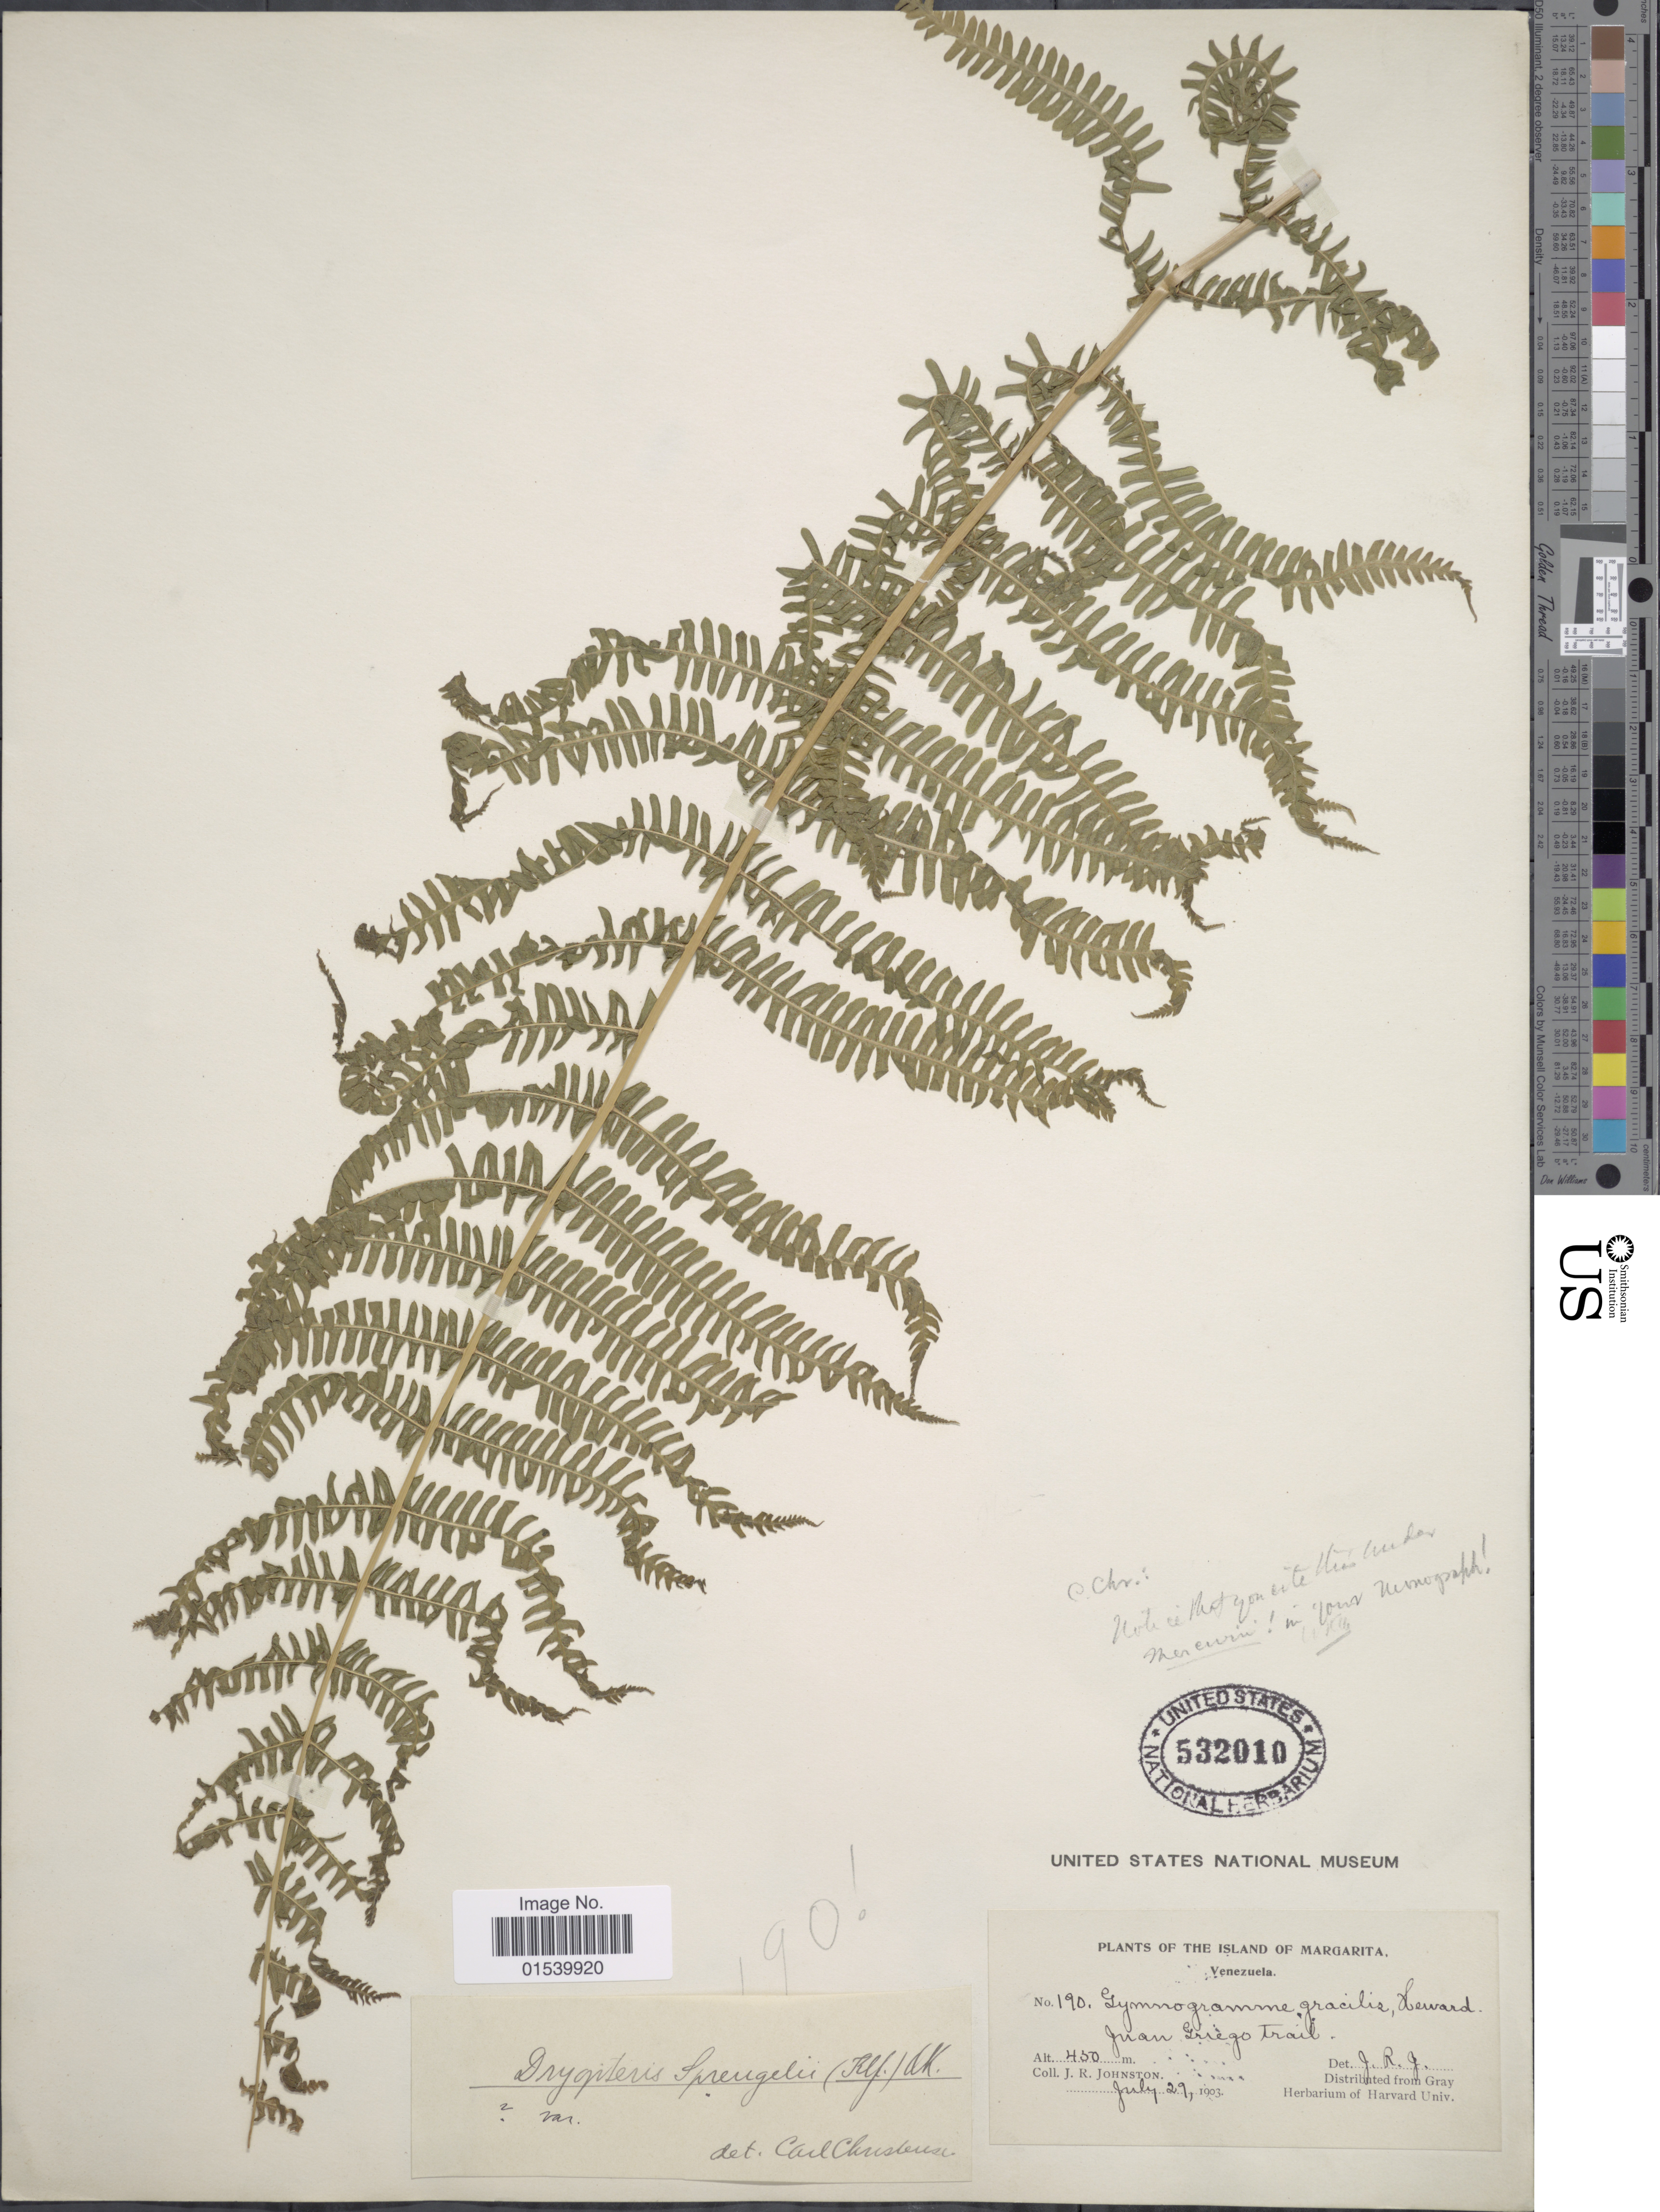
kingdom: Plantae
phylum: Tracheophyta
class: Polypodiopsida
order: Polypodiales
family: Thelypteridaceae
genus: Amauropelta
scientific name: Amauropelta balbisii (Spreng.) comb. nov., ined. 2015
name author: (Spreng.)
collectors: J. Johnston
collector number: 190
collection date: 1903-07-29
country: Venezuela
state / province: Nueva Esparta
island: Margarita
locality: The Island of Margarita, Juan Griego trail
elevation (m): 450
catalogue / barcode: US 532010